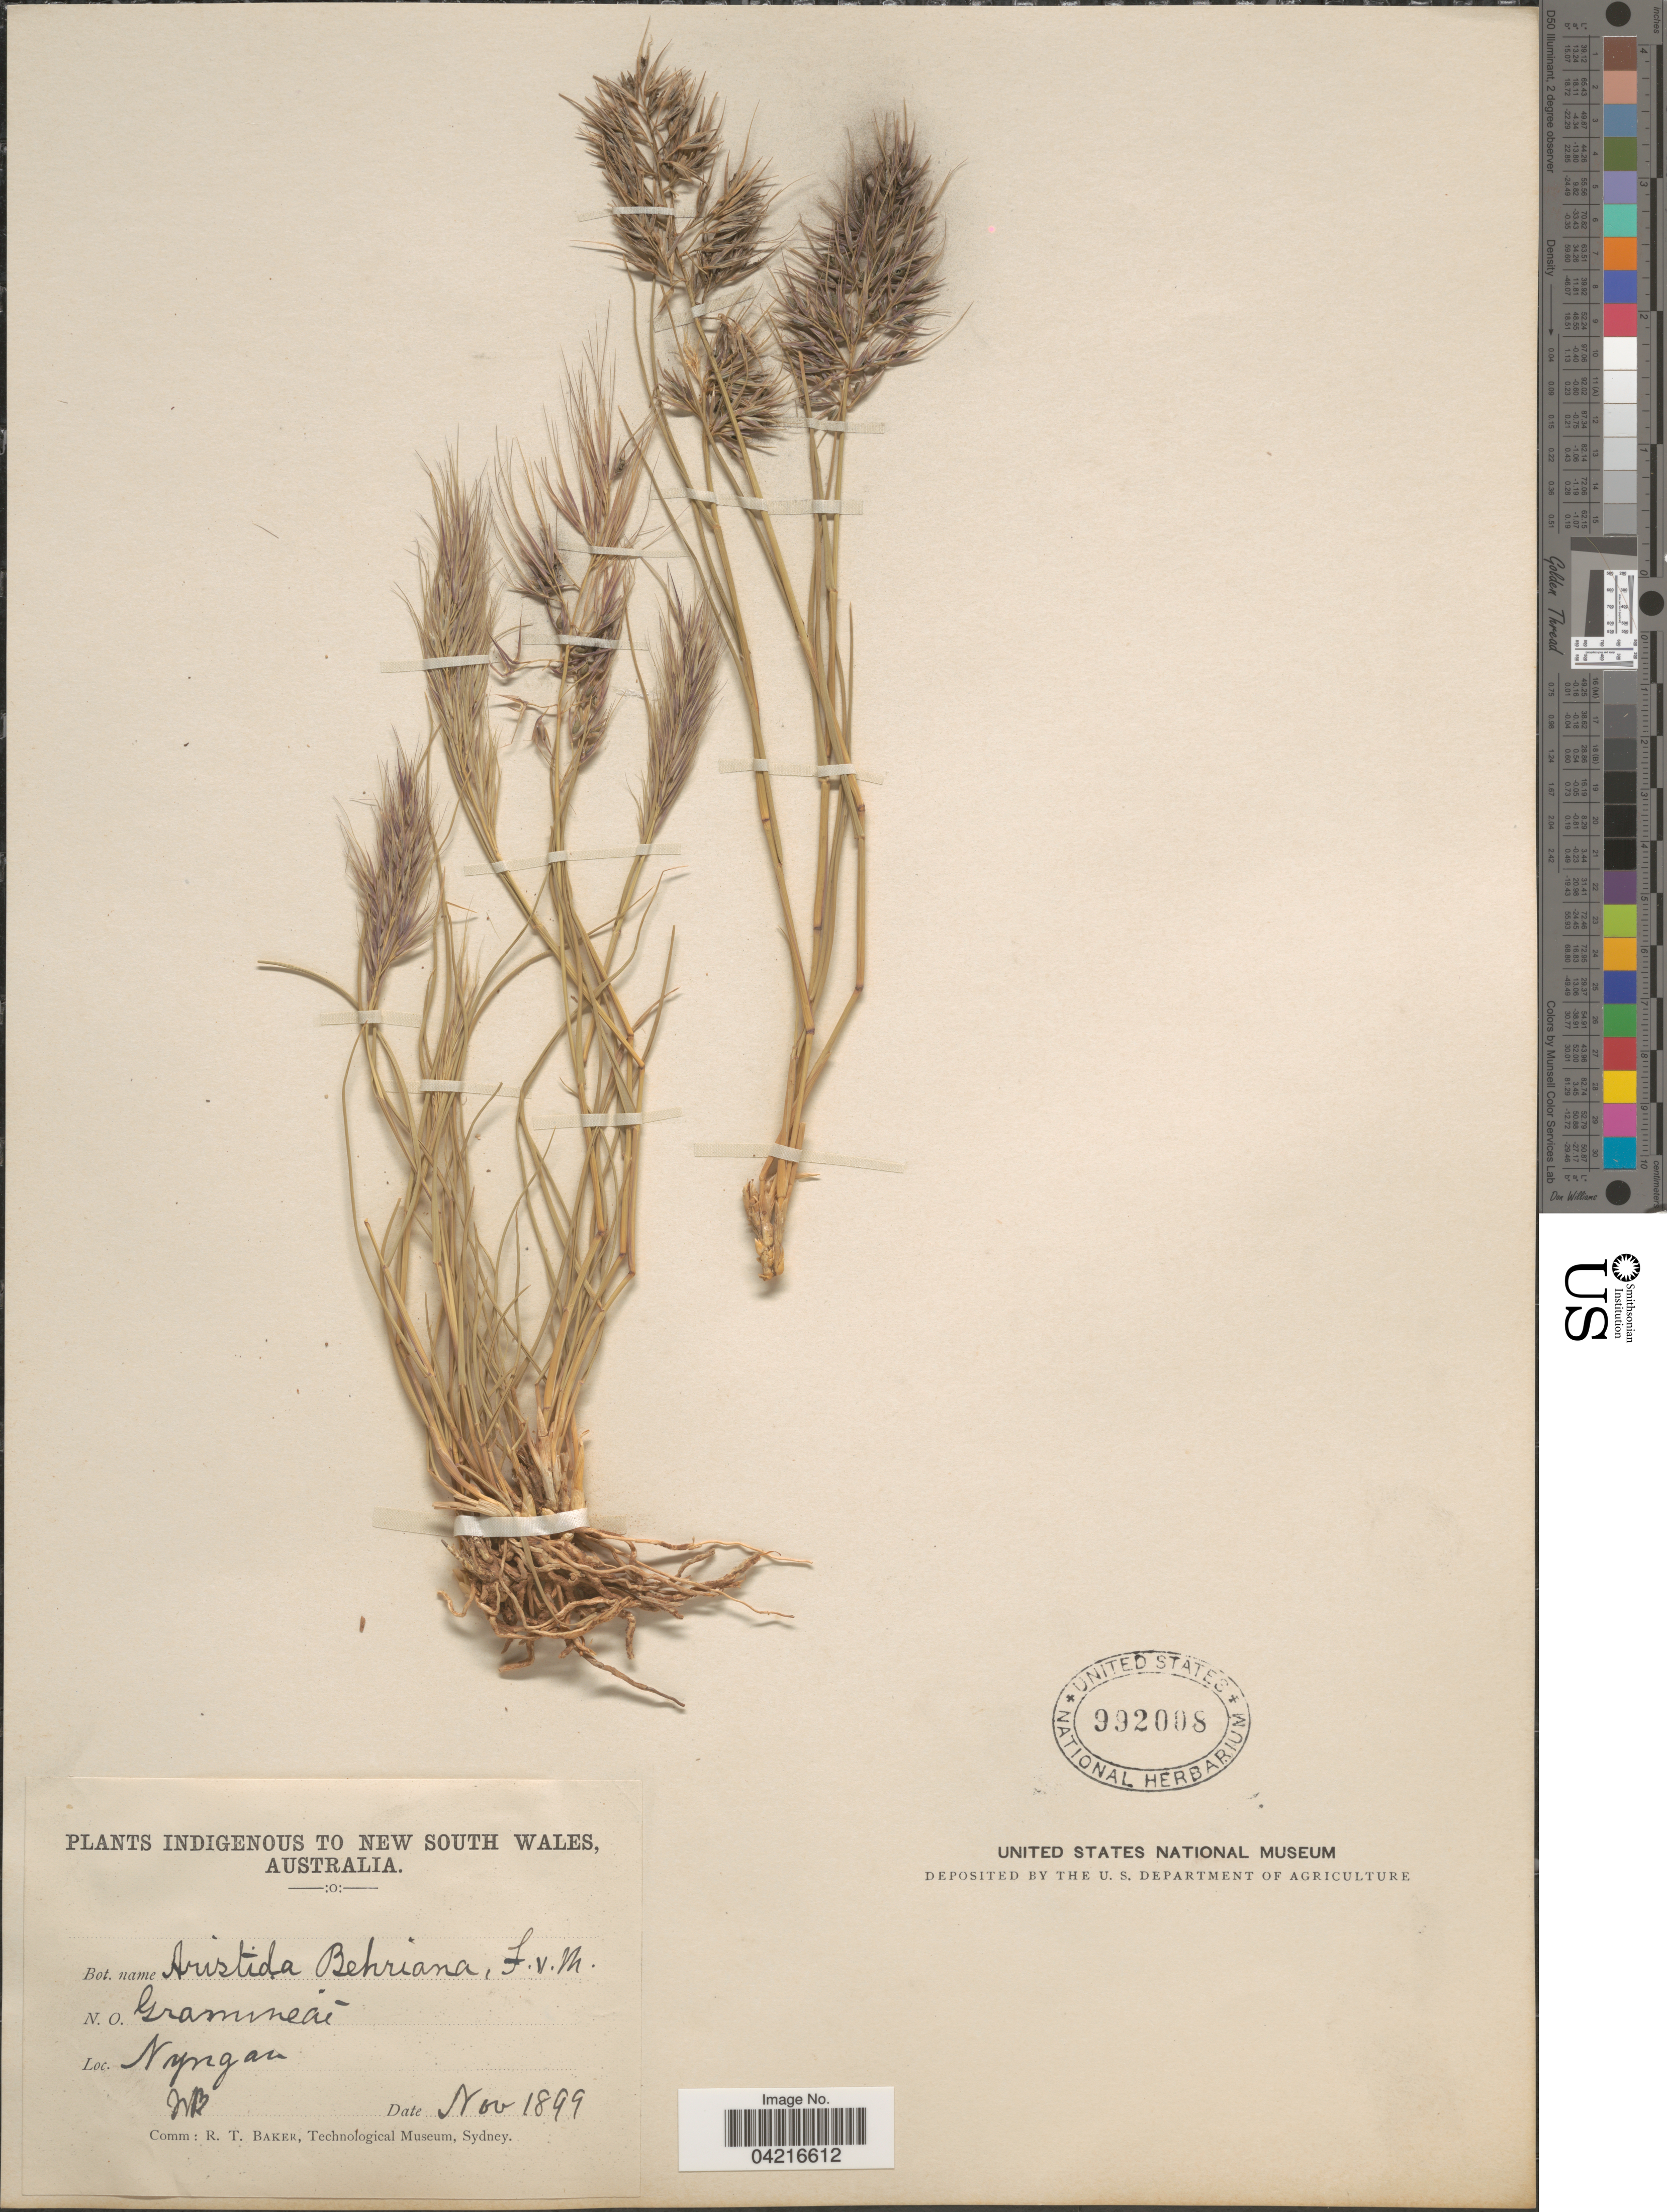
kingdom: Plantae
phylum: Tracheophyta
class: Liliopsida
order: Poales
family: Poaceae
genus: Aristida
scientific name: Aristida behriana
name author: F. Muell.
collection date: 1899-11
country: Australia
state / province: New South Wales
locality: Nyngan.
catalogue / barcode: US 992008